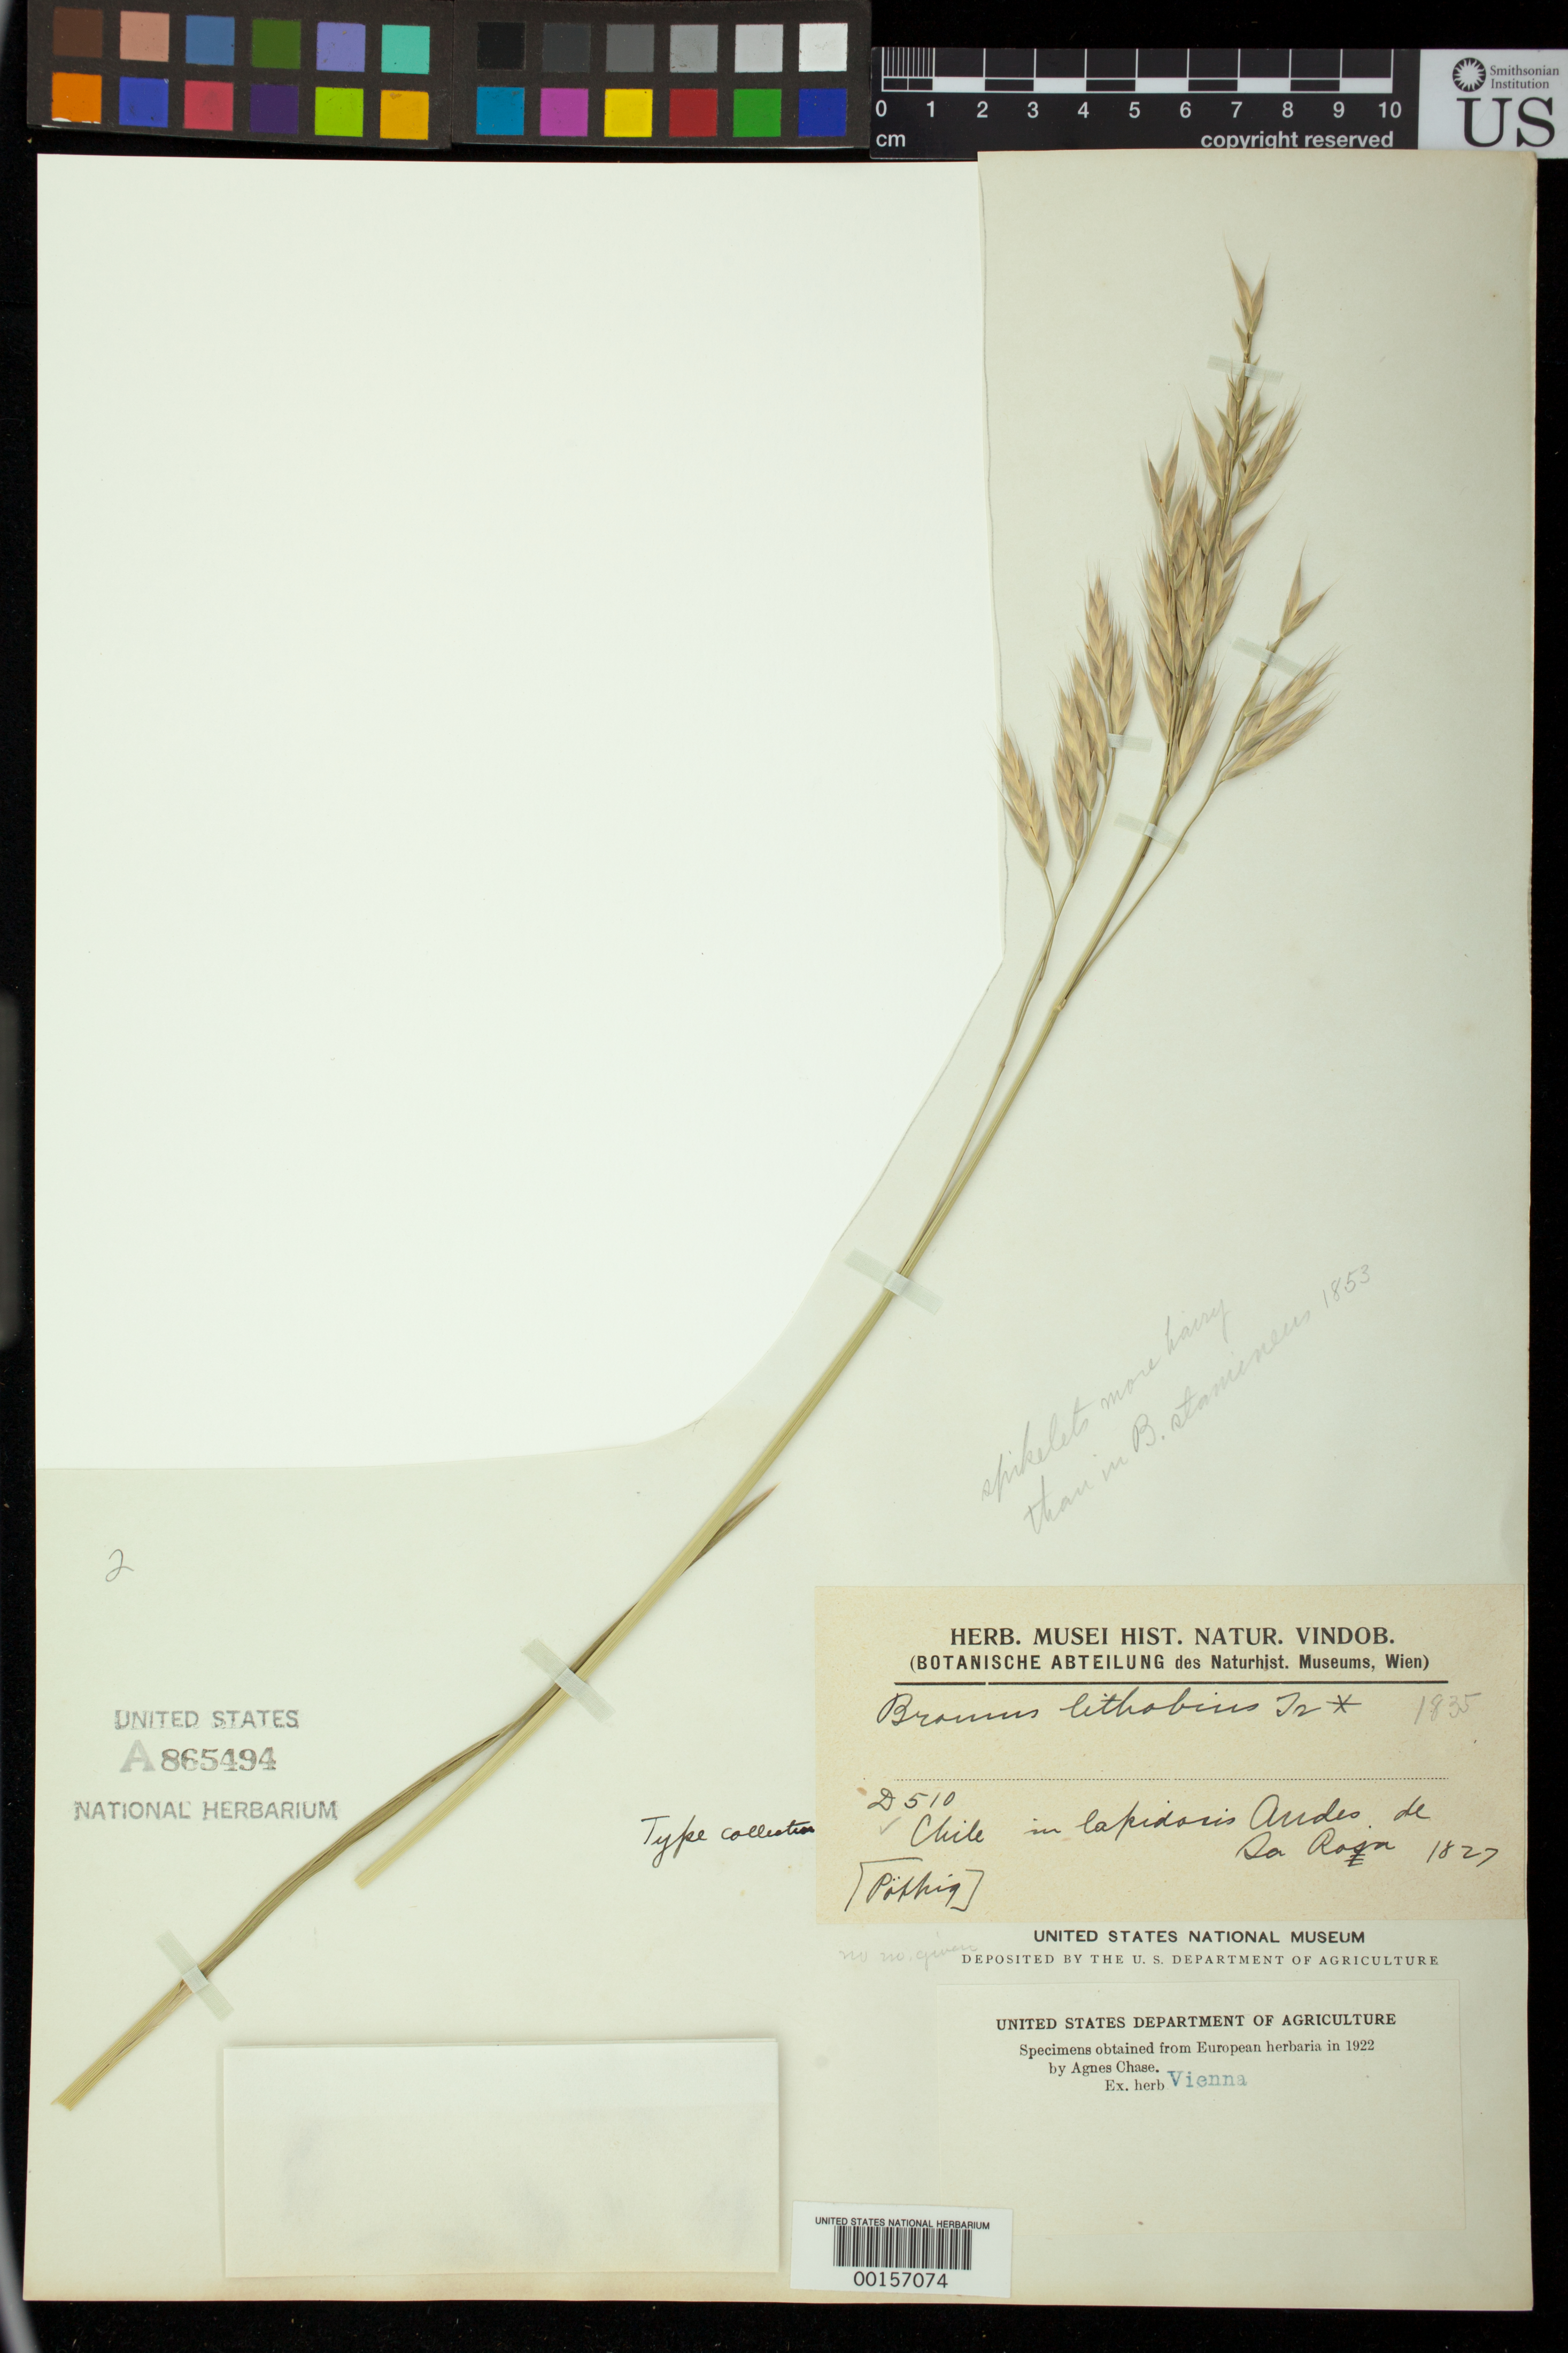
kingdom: Plantae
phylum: Tracheophyta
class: Liliopsida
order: Poales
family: Poaceae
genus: Bromus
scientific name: Bromus lithobius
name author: Trin.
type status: Type Fragment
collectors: E. F. Poeppig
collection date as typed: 1827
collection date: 1827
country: Chile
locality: In lapidosis Andes de Santa Rosa.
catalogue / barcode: US 865494A